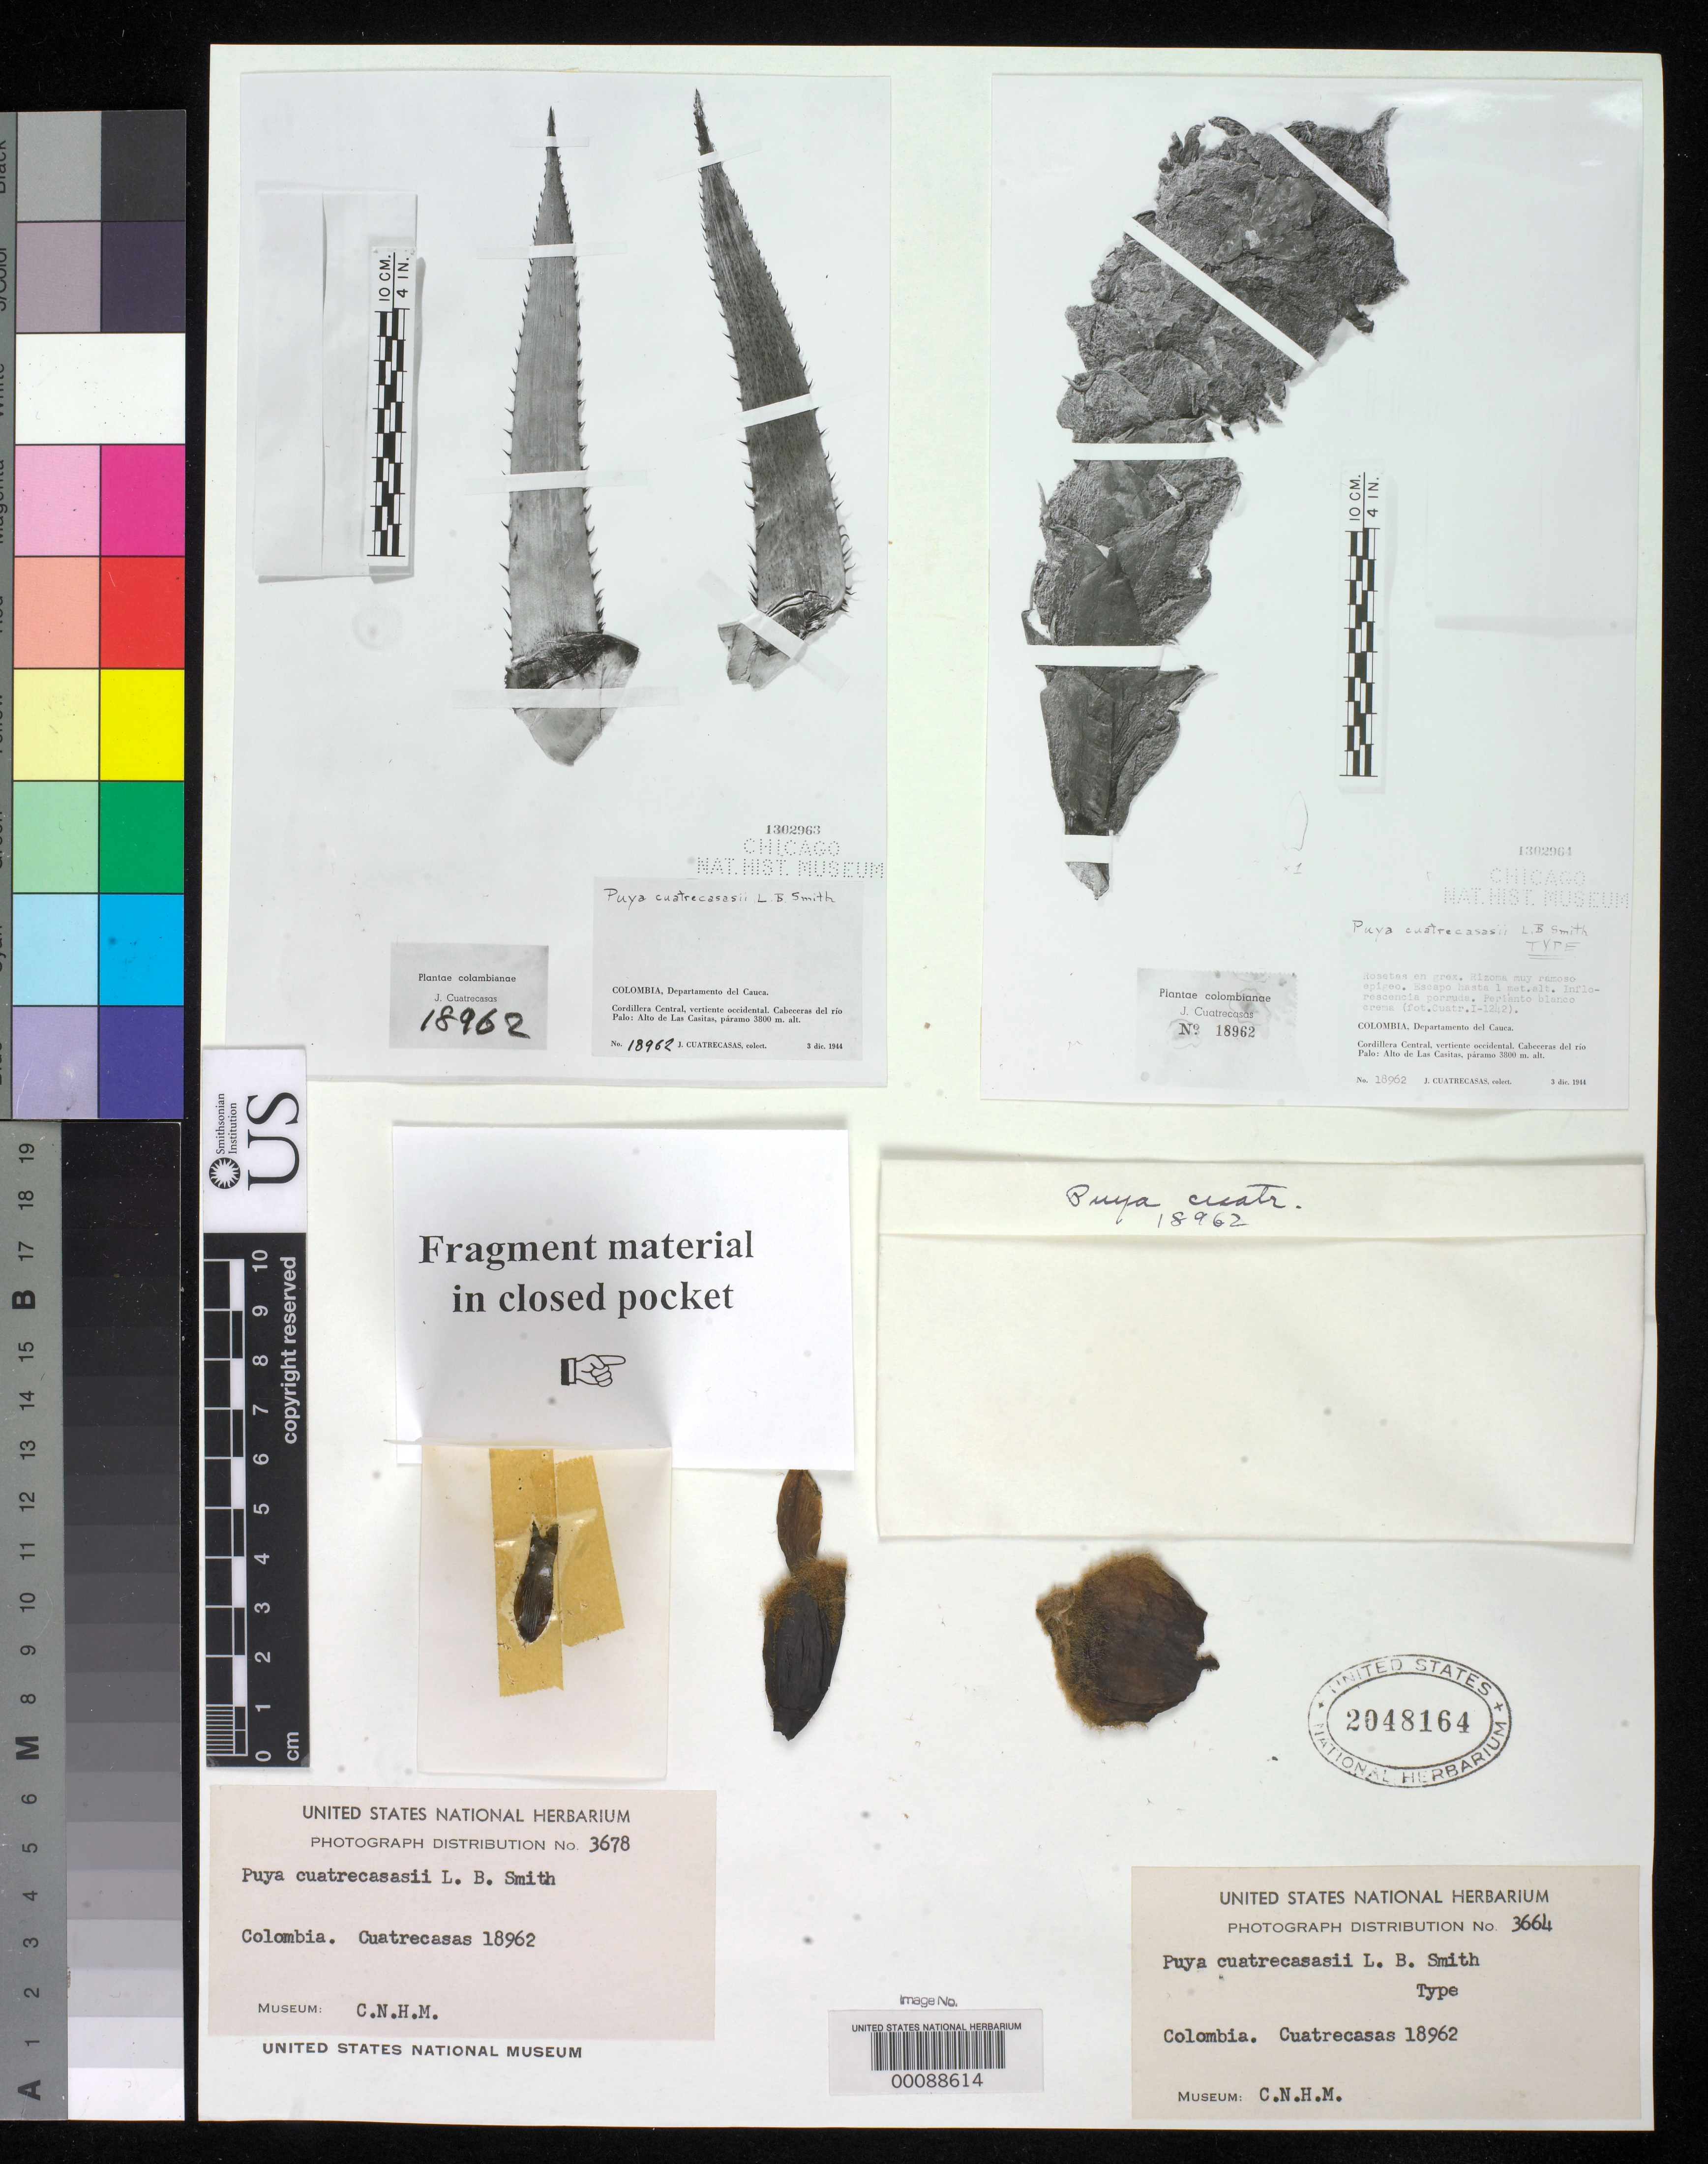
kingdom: Plantae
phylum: Tracheophyta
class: Liliopsida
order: Poales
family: Bromeliaceae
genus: Puya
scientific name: Puya cuatrecasasii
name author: L.B. Sm.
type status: Type Fragment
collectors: J. Cuatrecasas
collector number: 18962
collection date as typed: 03 Dec 1944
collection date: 1944-12-03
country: Colombia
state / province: Cauca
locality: Cabecera del Rio Palo, Alto de las Casitas, W slope of Cordillera Central.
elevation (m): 3800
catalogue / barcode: US 2048164